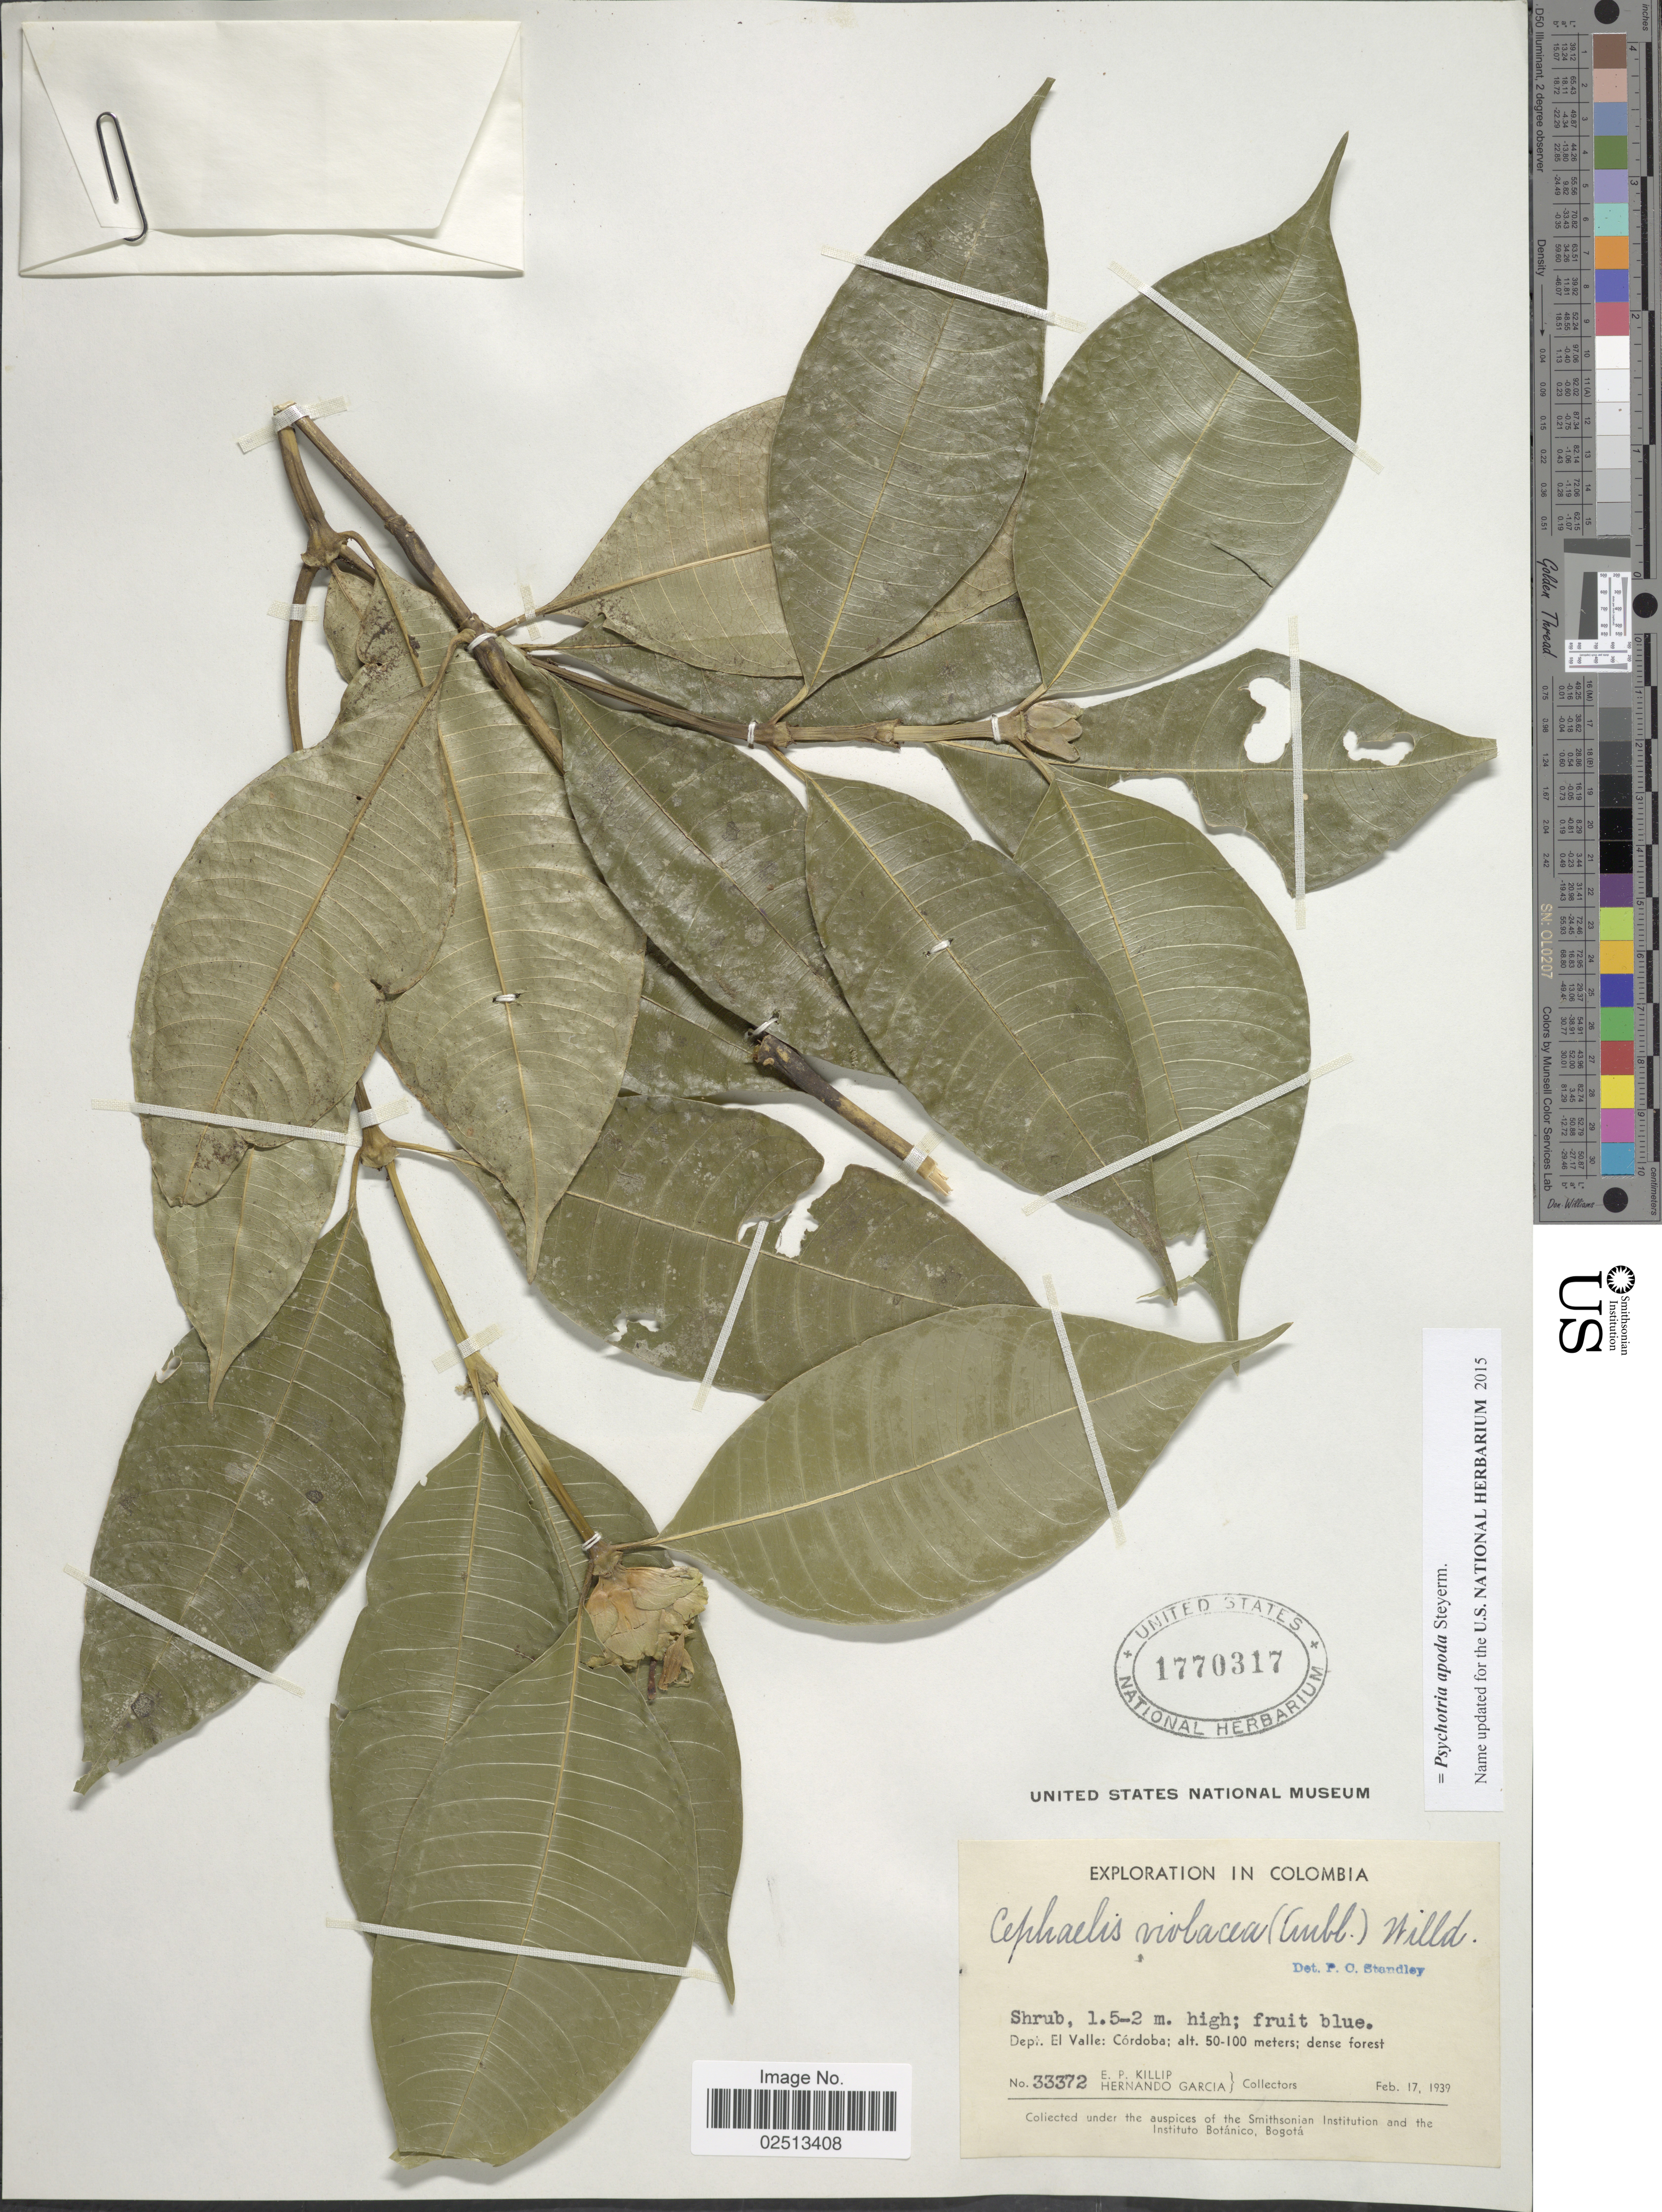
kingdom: Plantae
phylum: Tracheophyta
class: Magnoliopsida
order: Gentianales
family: Rubiaceae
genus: Psychotria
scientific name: Psychotria apoda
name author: Steyerm.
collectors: E. P. Killip & H. Garcia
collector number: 33372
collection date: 1939-02-17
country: Colombia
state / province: Valle del Cauca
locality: Dept. El Valle: Córdoba; dense forest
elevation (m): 50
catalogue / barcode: US 1770317